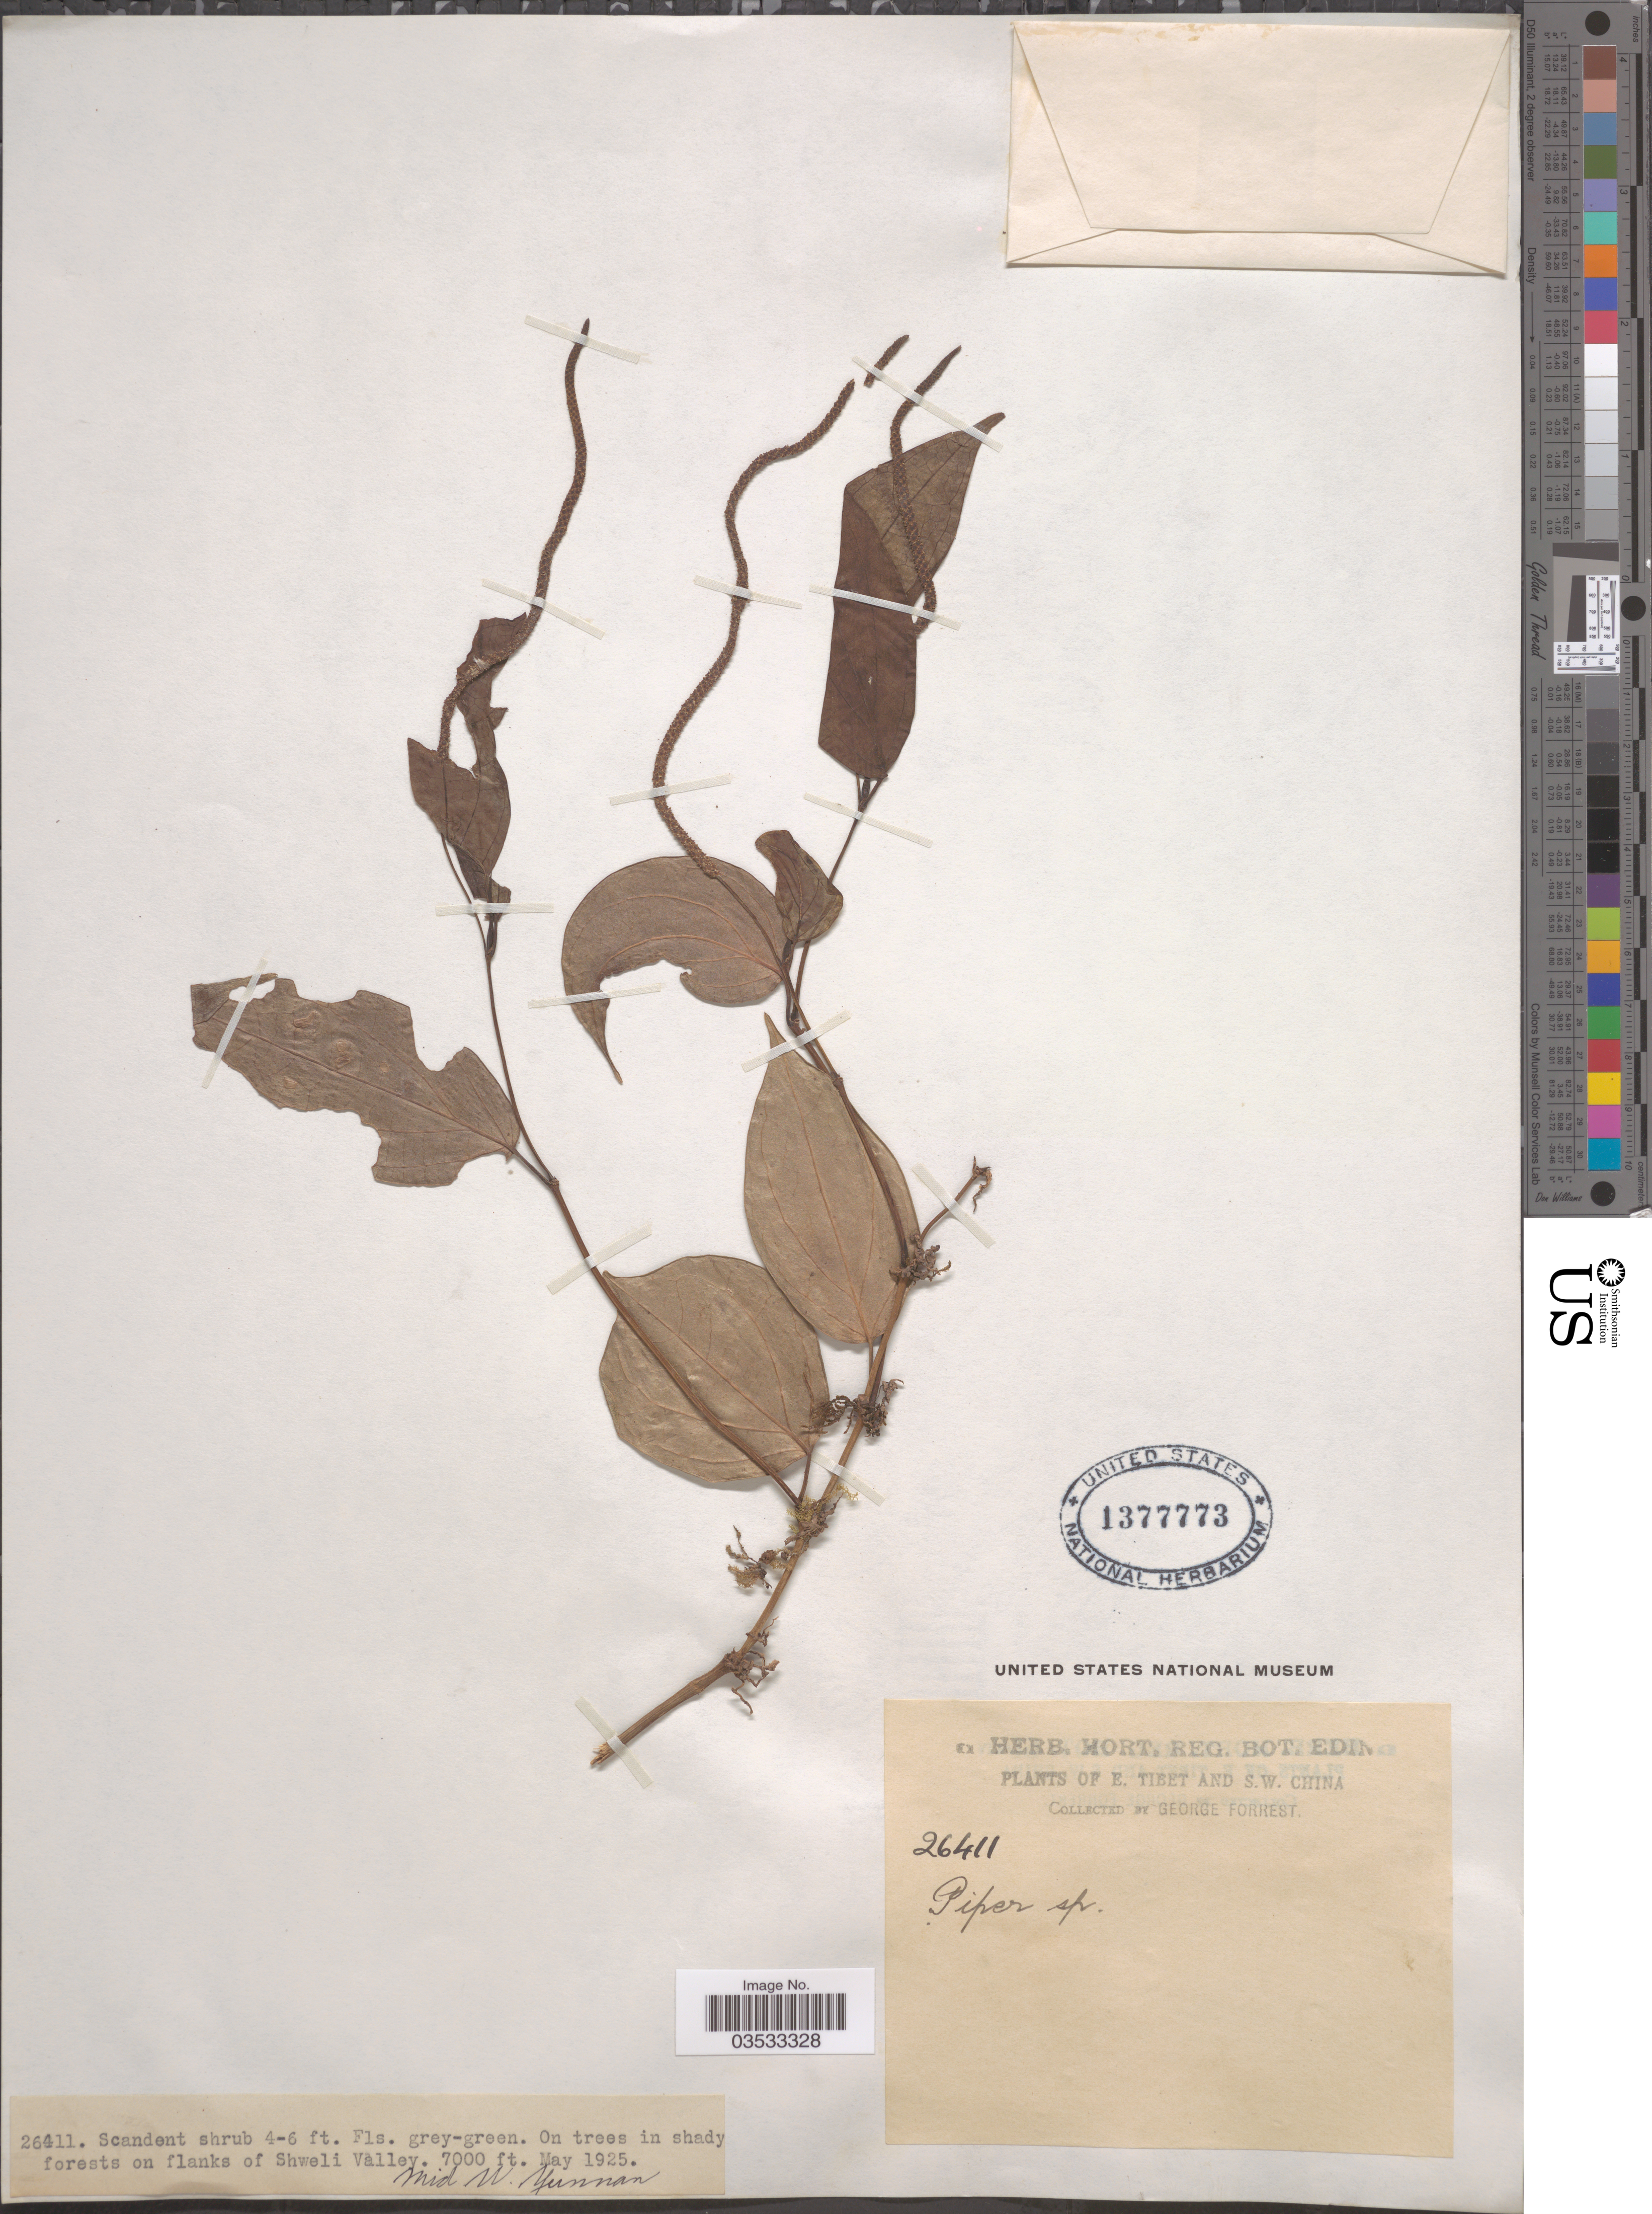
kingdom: Plantae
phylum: Tracheophyta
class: Magnoliopsida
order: Piperales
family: Piperaceae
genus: Piper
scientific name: Piper sp.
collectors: G. Forrest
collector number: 26411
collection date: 1925-05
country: China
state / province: Yunnan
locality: S.W. China. On flanks of Shweli Valley. Mid. W. Yunnan.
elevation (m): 2134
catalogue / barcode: US 1377773